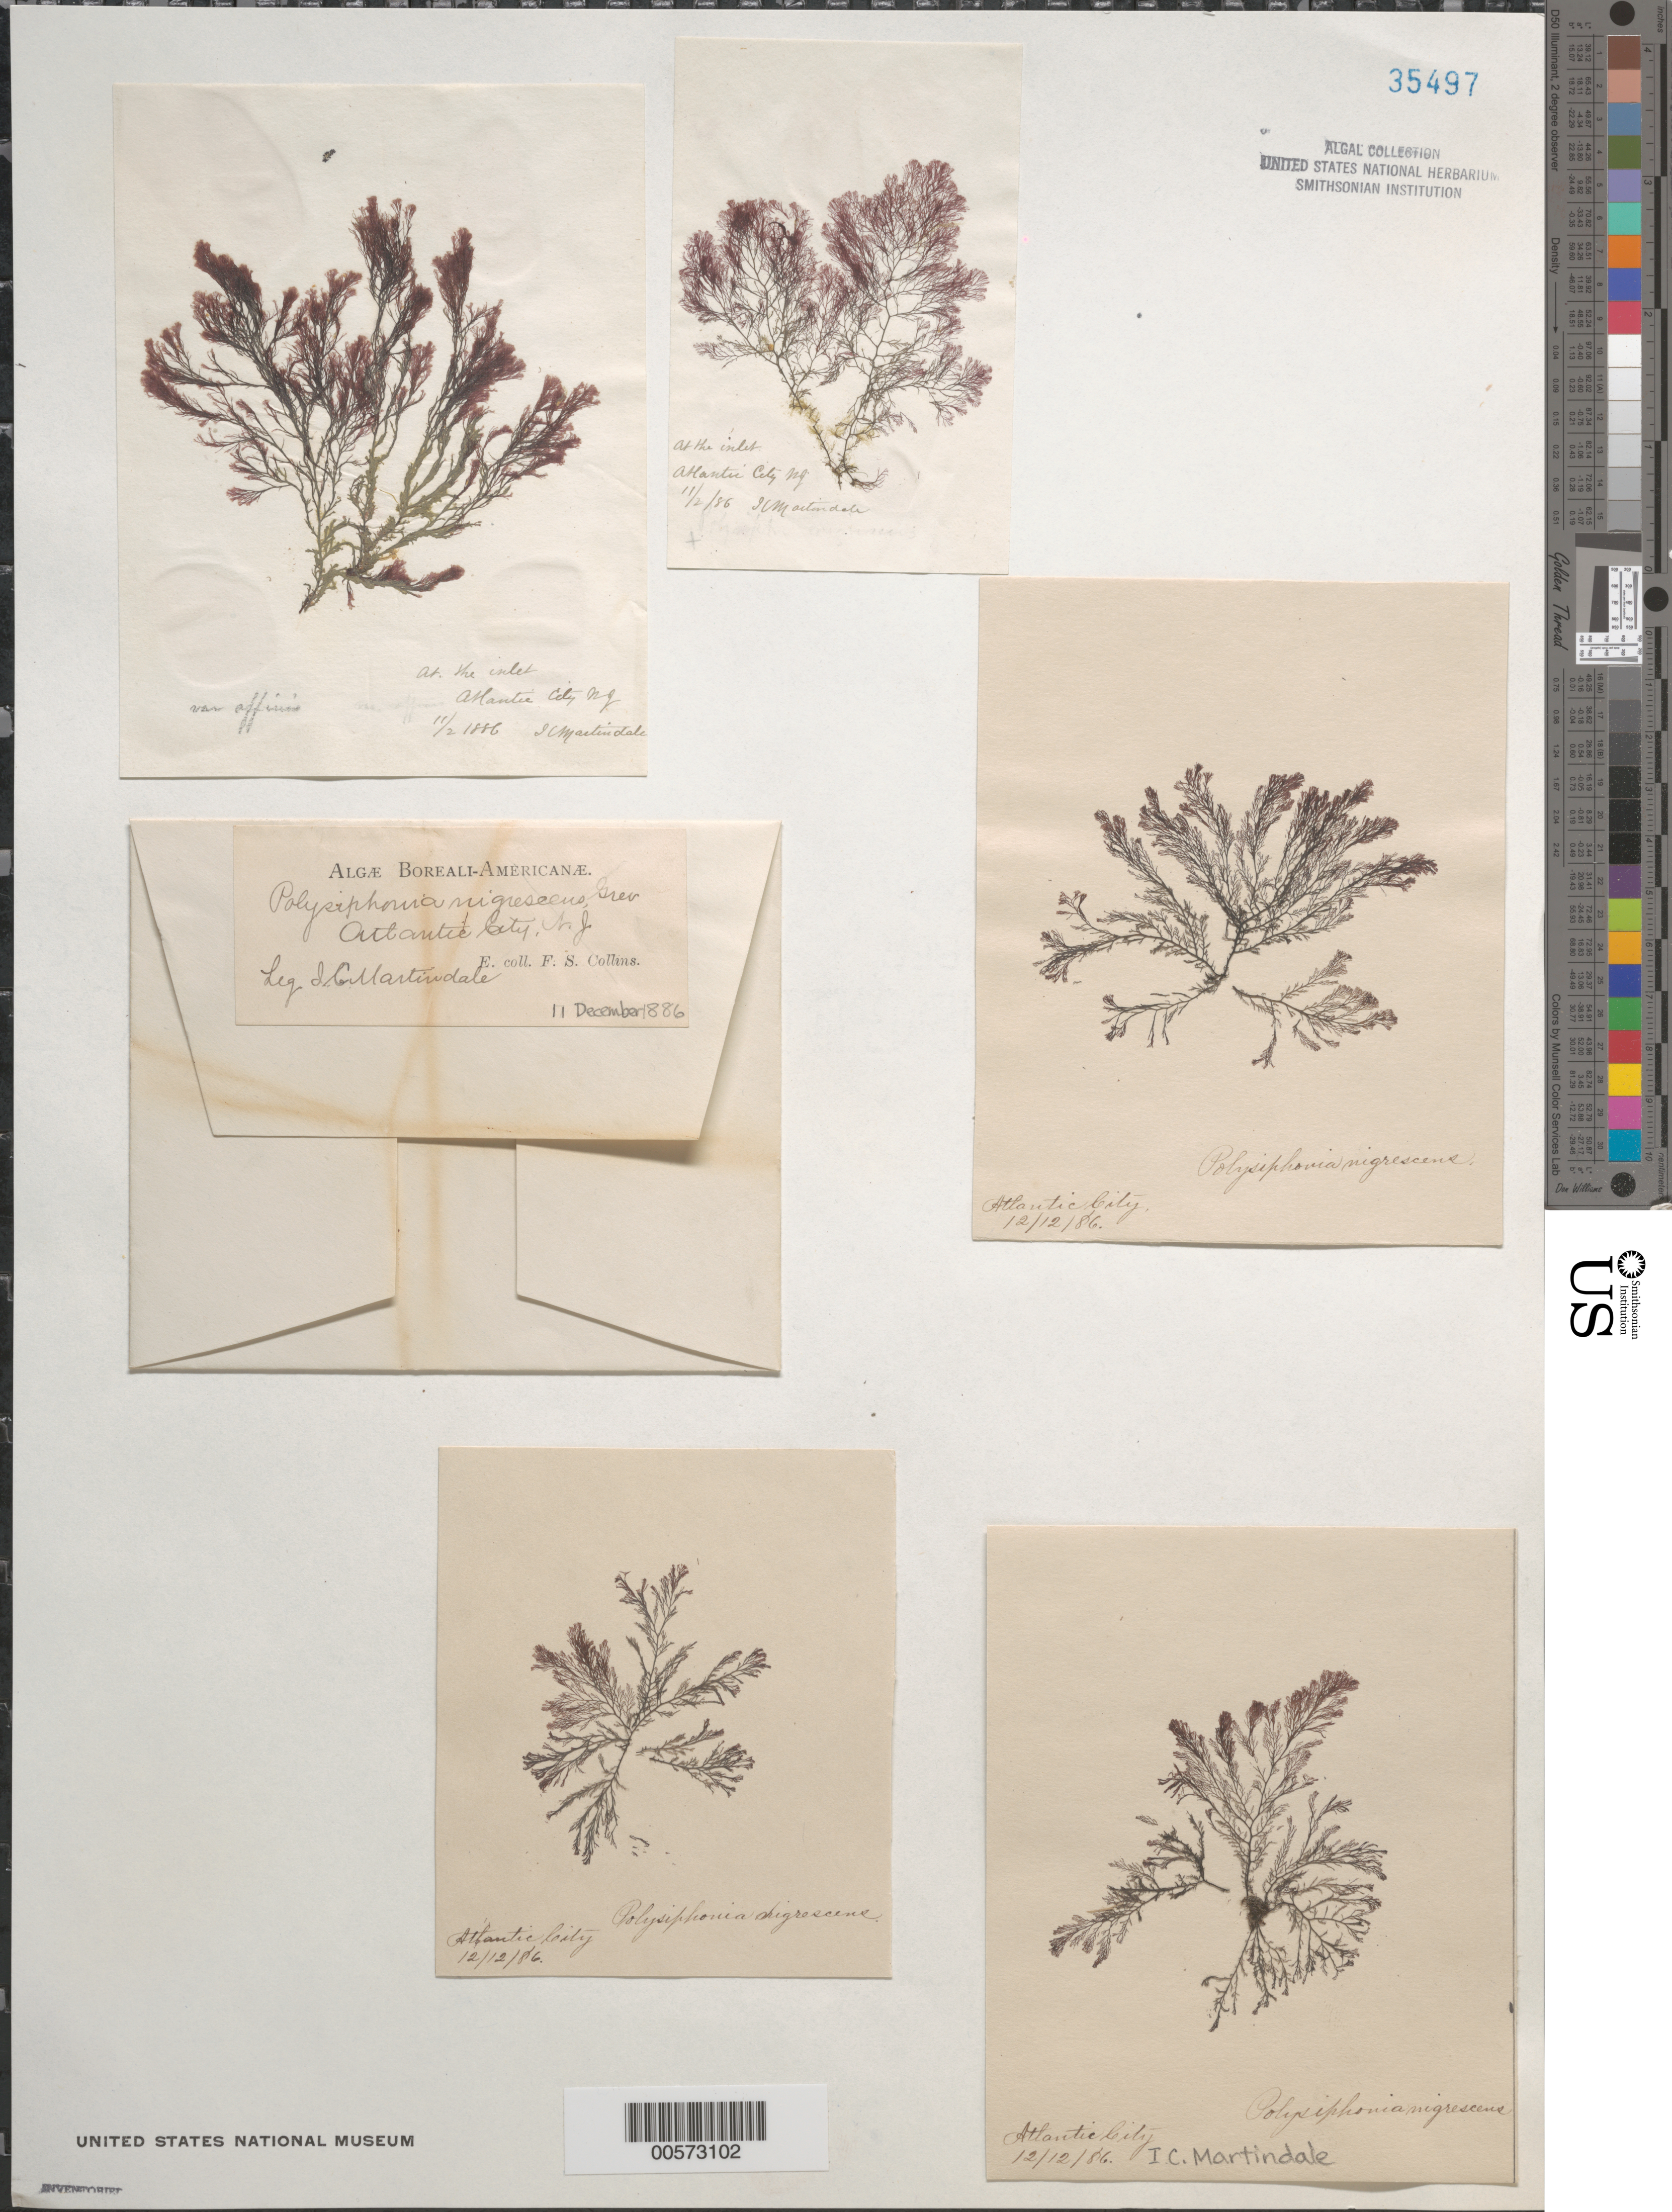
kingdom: Plantae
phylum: Rhodophyta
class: Florideophyceae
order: Ceramiales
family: Rhodomelaceae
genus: Vertebrata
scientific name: Vertebrata fucoides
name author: (Hudson) Kuntze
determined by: Algae name updating Project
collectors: I. C. Martindale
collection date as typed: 02 Nov 1886 TO 12 Dec 1886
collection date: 1886-11-02/1886-12-12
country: United States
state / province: New Jersey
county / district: Atlantic County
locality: Atlantic City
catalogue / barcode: US 35497